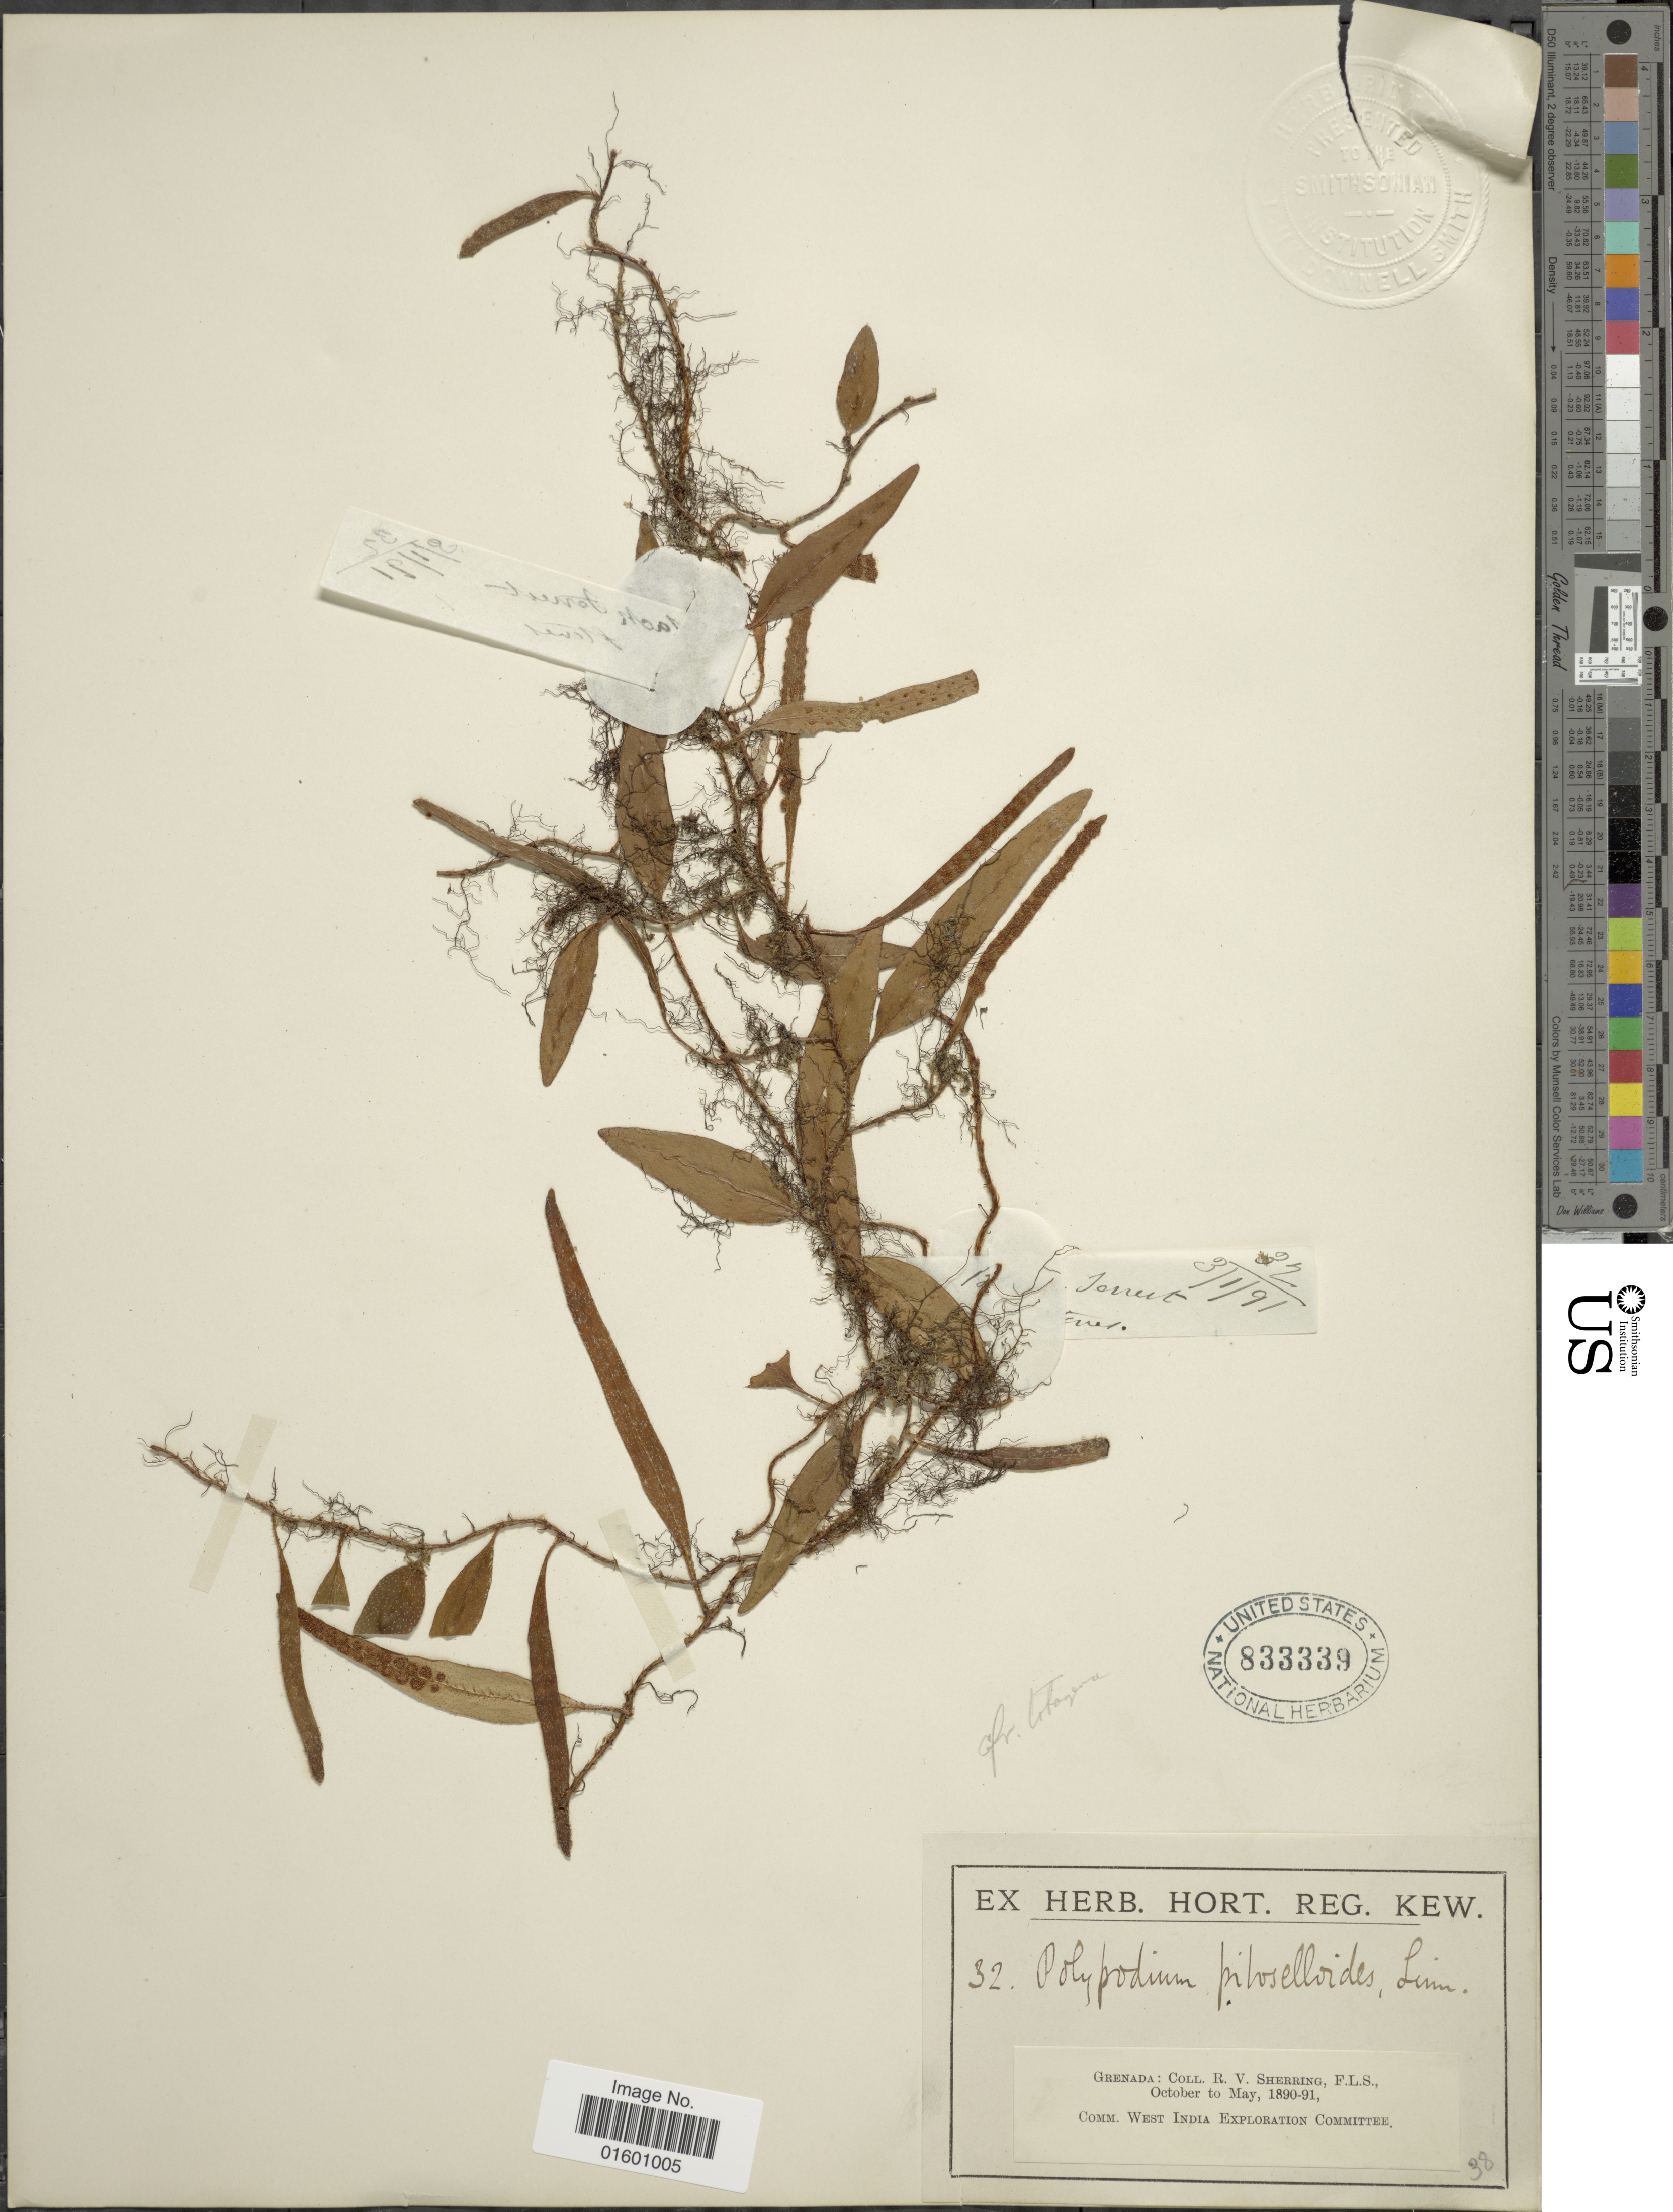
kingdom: Plantae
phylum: Tracheophyta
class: Polypodiopsida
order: Polypodiales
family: Polypodiaceae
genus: Microgramma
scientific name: Microgramma tobagensis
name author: (C. Chr.) C.D. Adams & Baksh-Com.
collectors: R. Sherring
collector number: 32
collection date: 1890-10/1891-05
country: Grenada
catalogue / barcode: US 833339